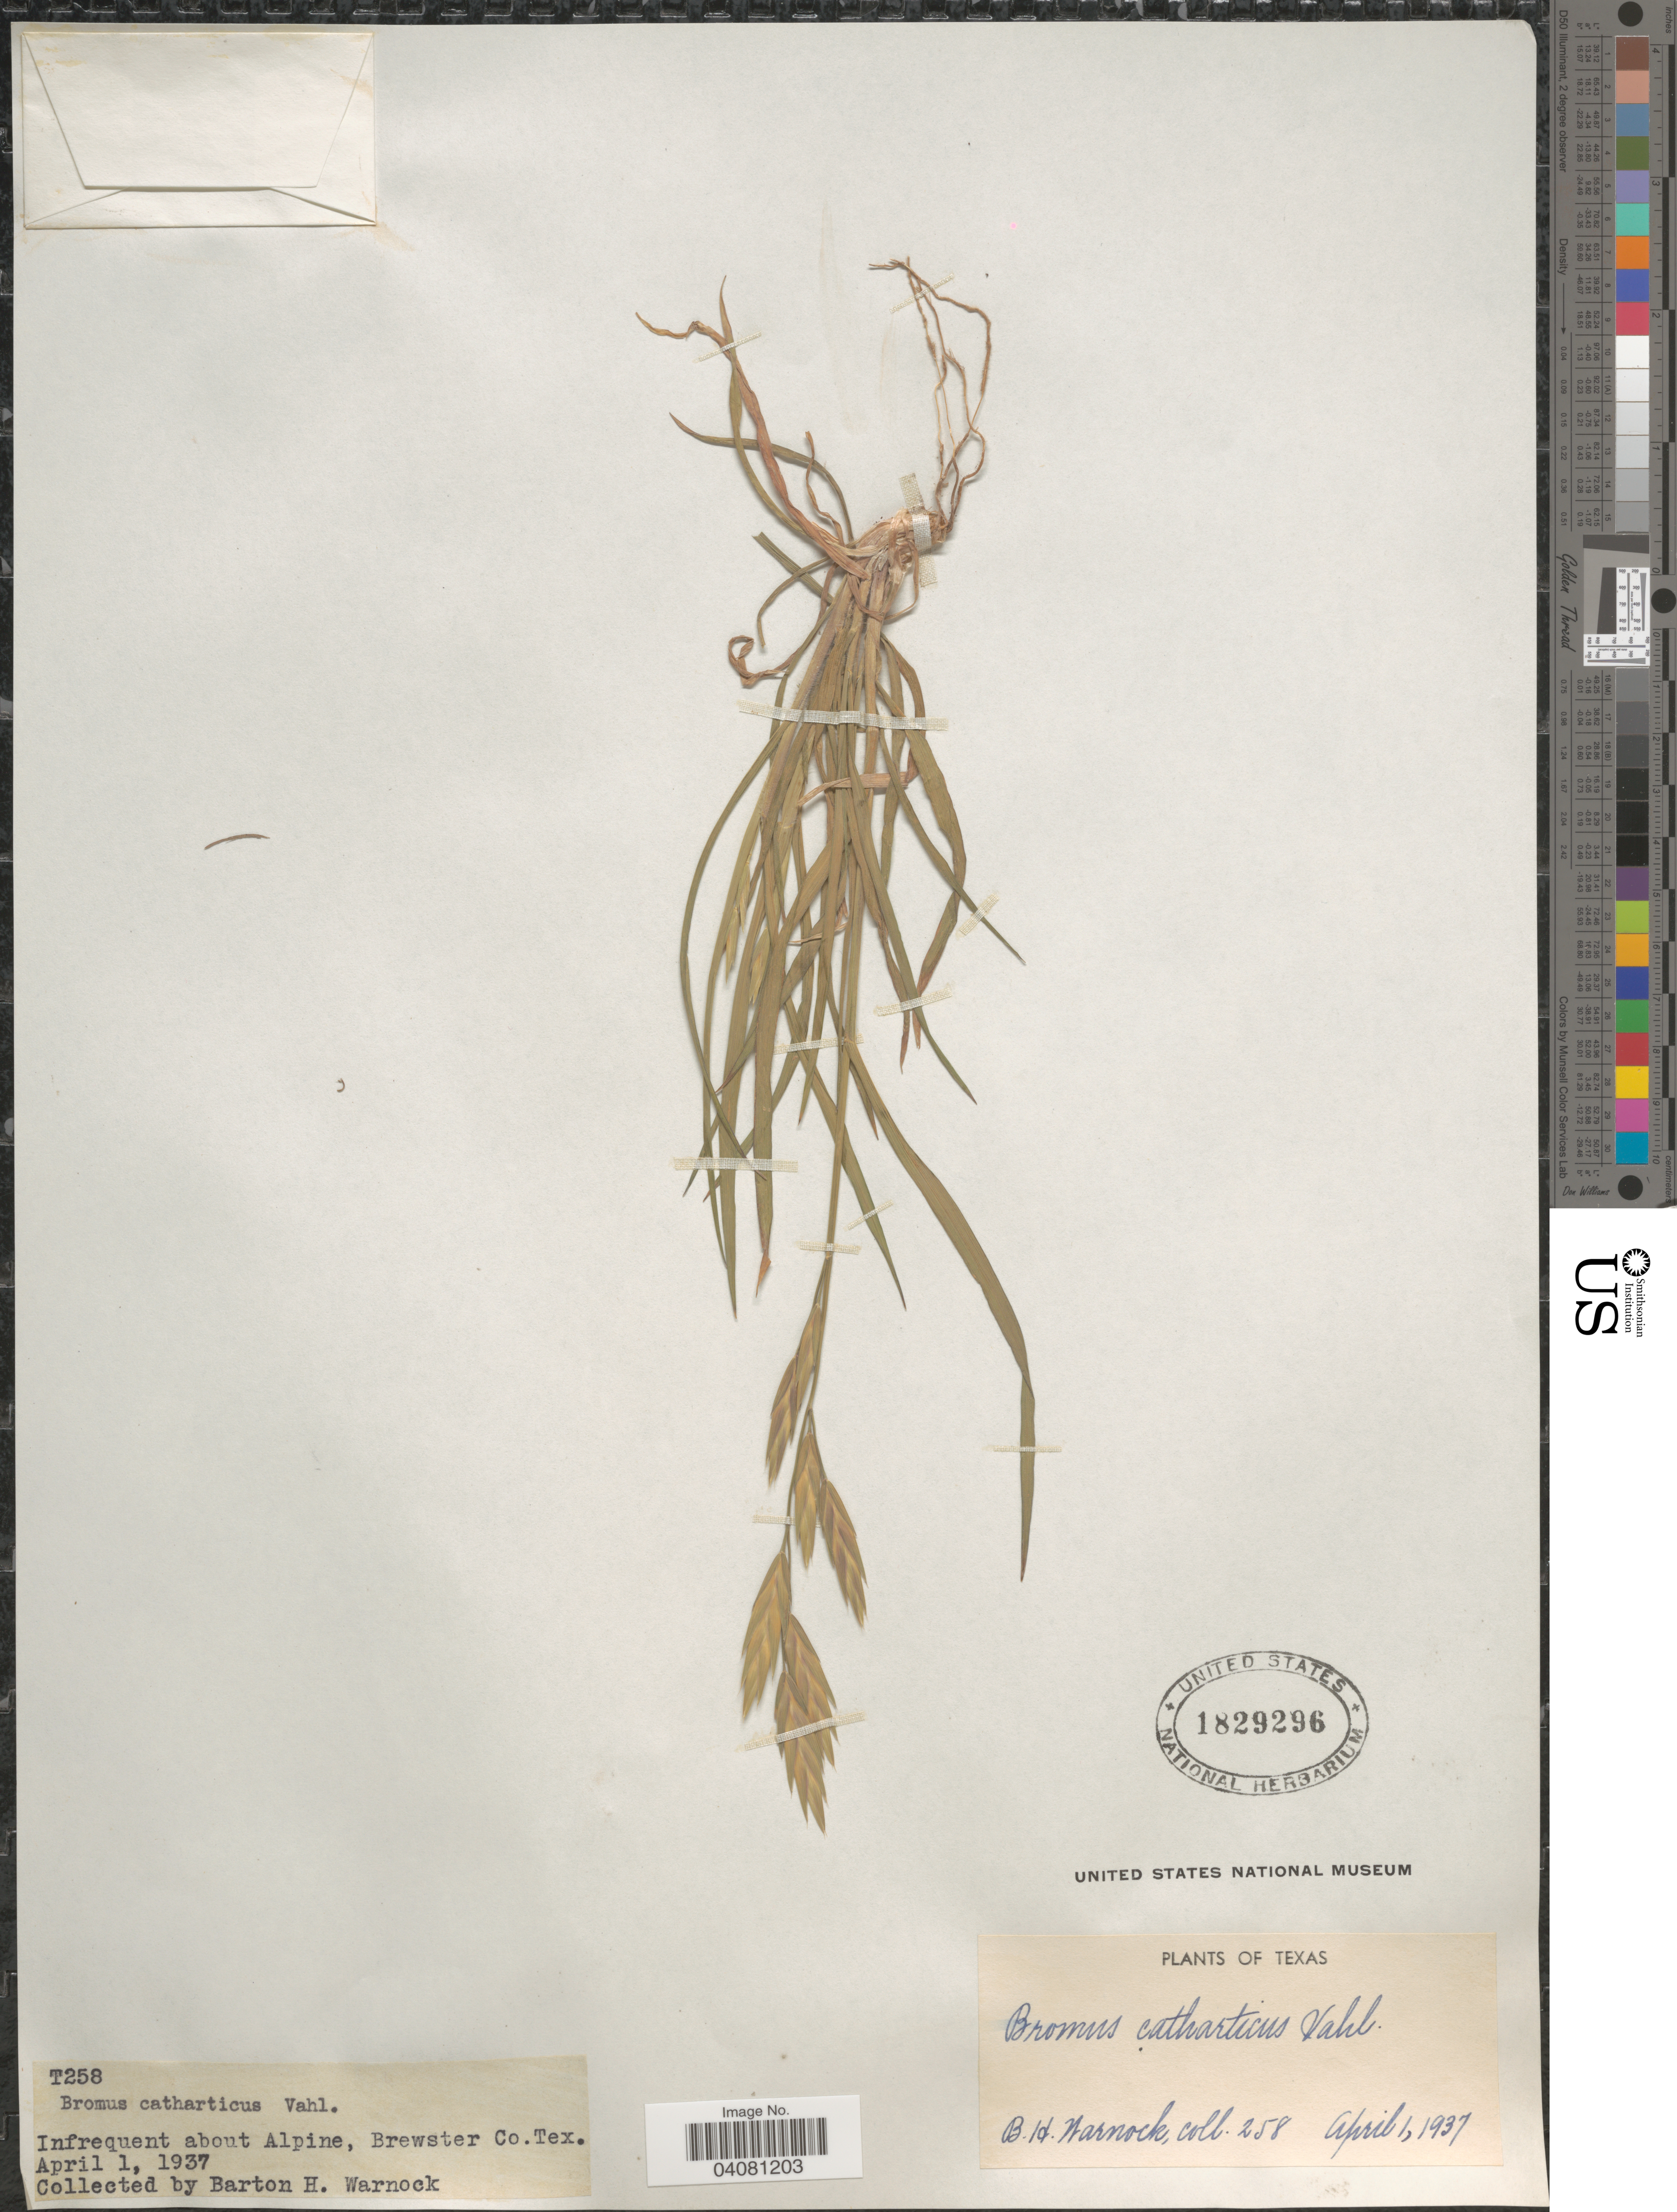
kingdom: Plantae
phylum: Tracheophyta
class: Liliopsida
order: Poales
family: Poaceae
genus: Bromus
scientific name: Bromus catharticus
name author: Vahl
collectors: B. H. Warnock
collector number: T258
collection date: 1937-04-01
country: United States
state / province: Texas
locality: Infrequent about Alpine, Brewster Co.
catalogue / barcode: US 1829296